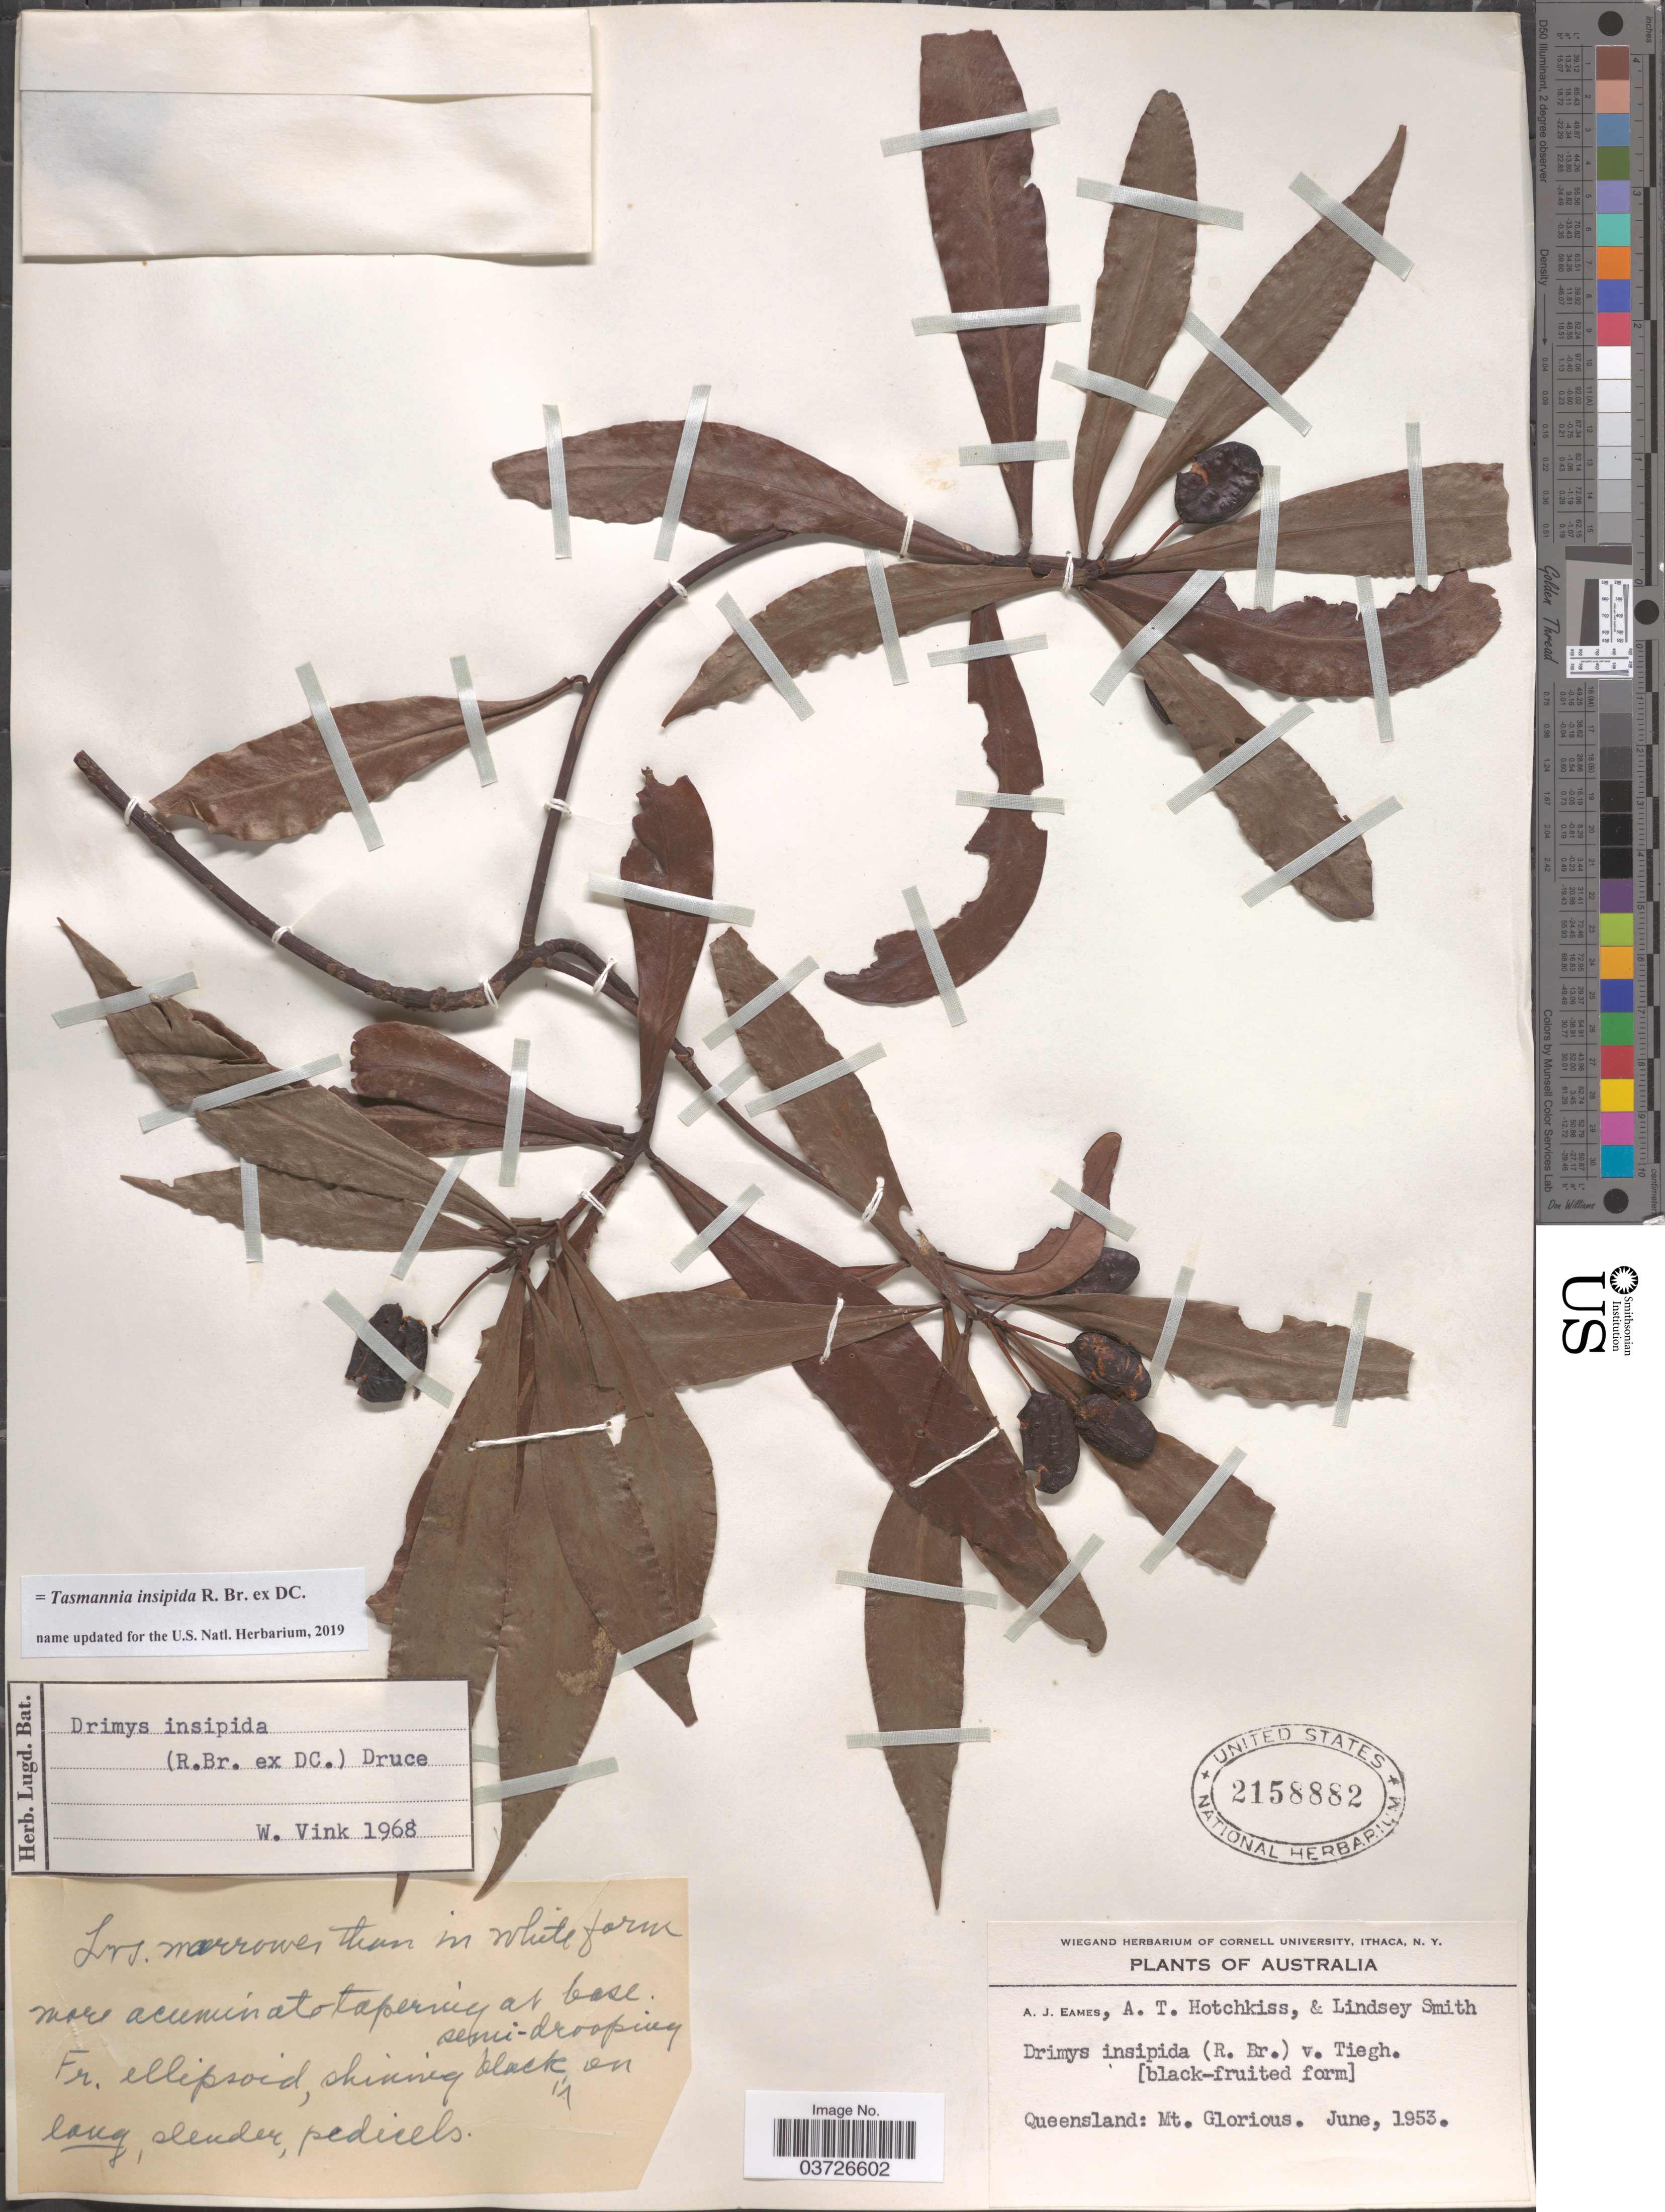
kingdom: Plantae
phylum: Tracheophyta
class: Magnoliopsida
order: Canellales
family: Winteraceae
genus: Tasmannia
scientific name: Tasmannia insipida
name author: R. Br. ex DC.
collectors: A. J. Eames, A. Hotchkiss & L. Smith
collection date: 1953-06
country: Australia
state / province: Queensland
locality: Mt. Glorious.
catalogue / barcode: US 2158882